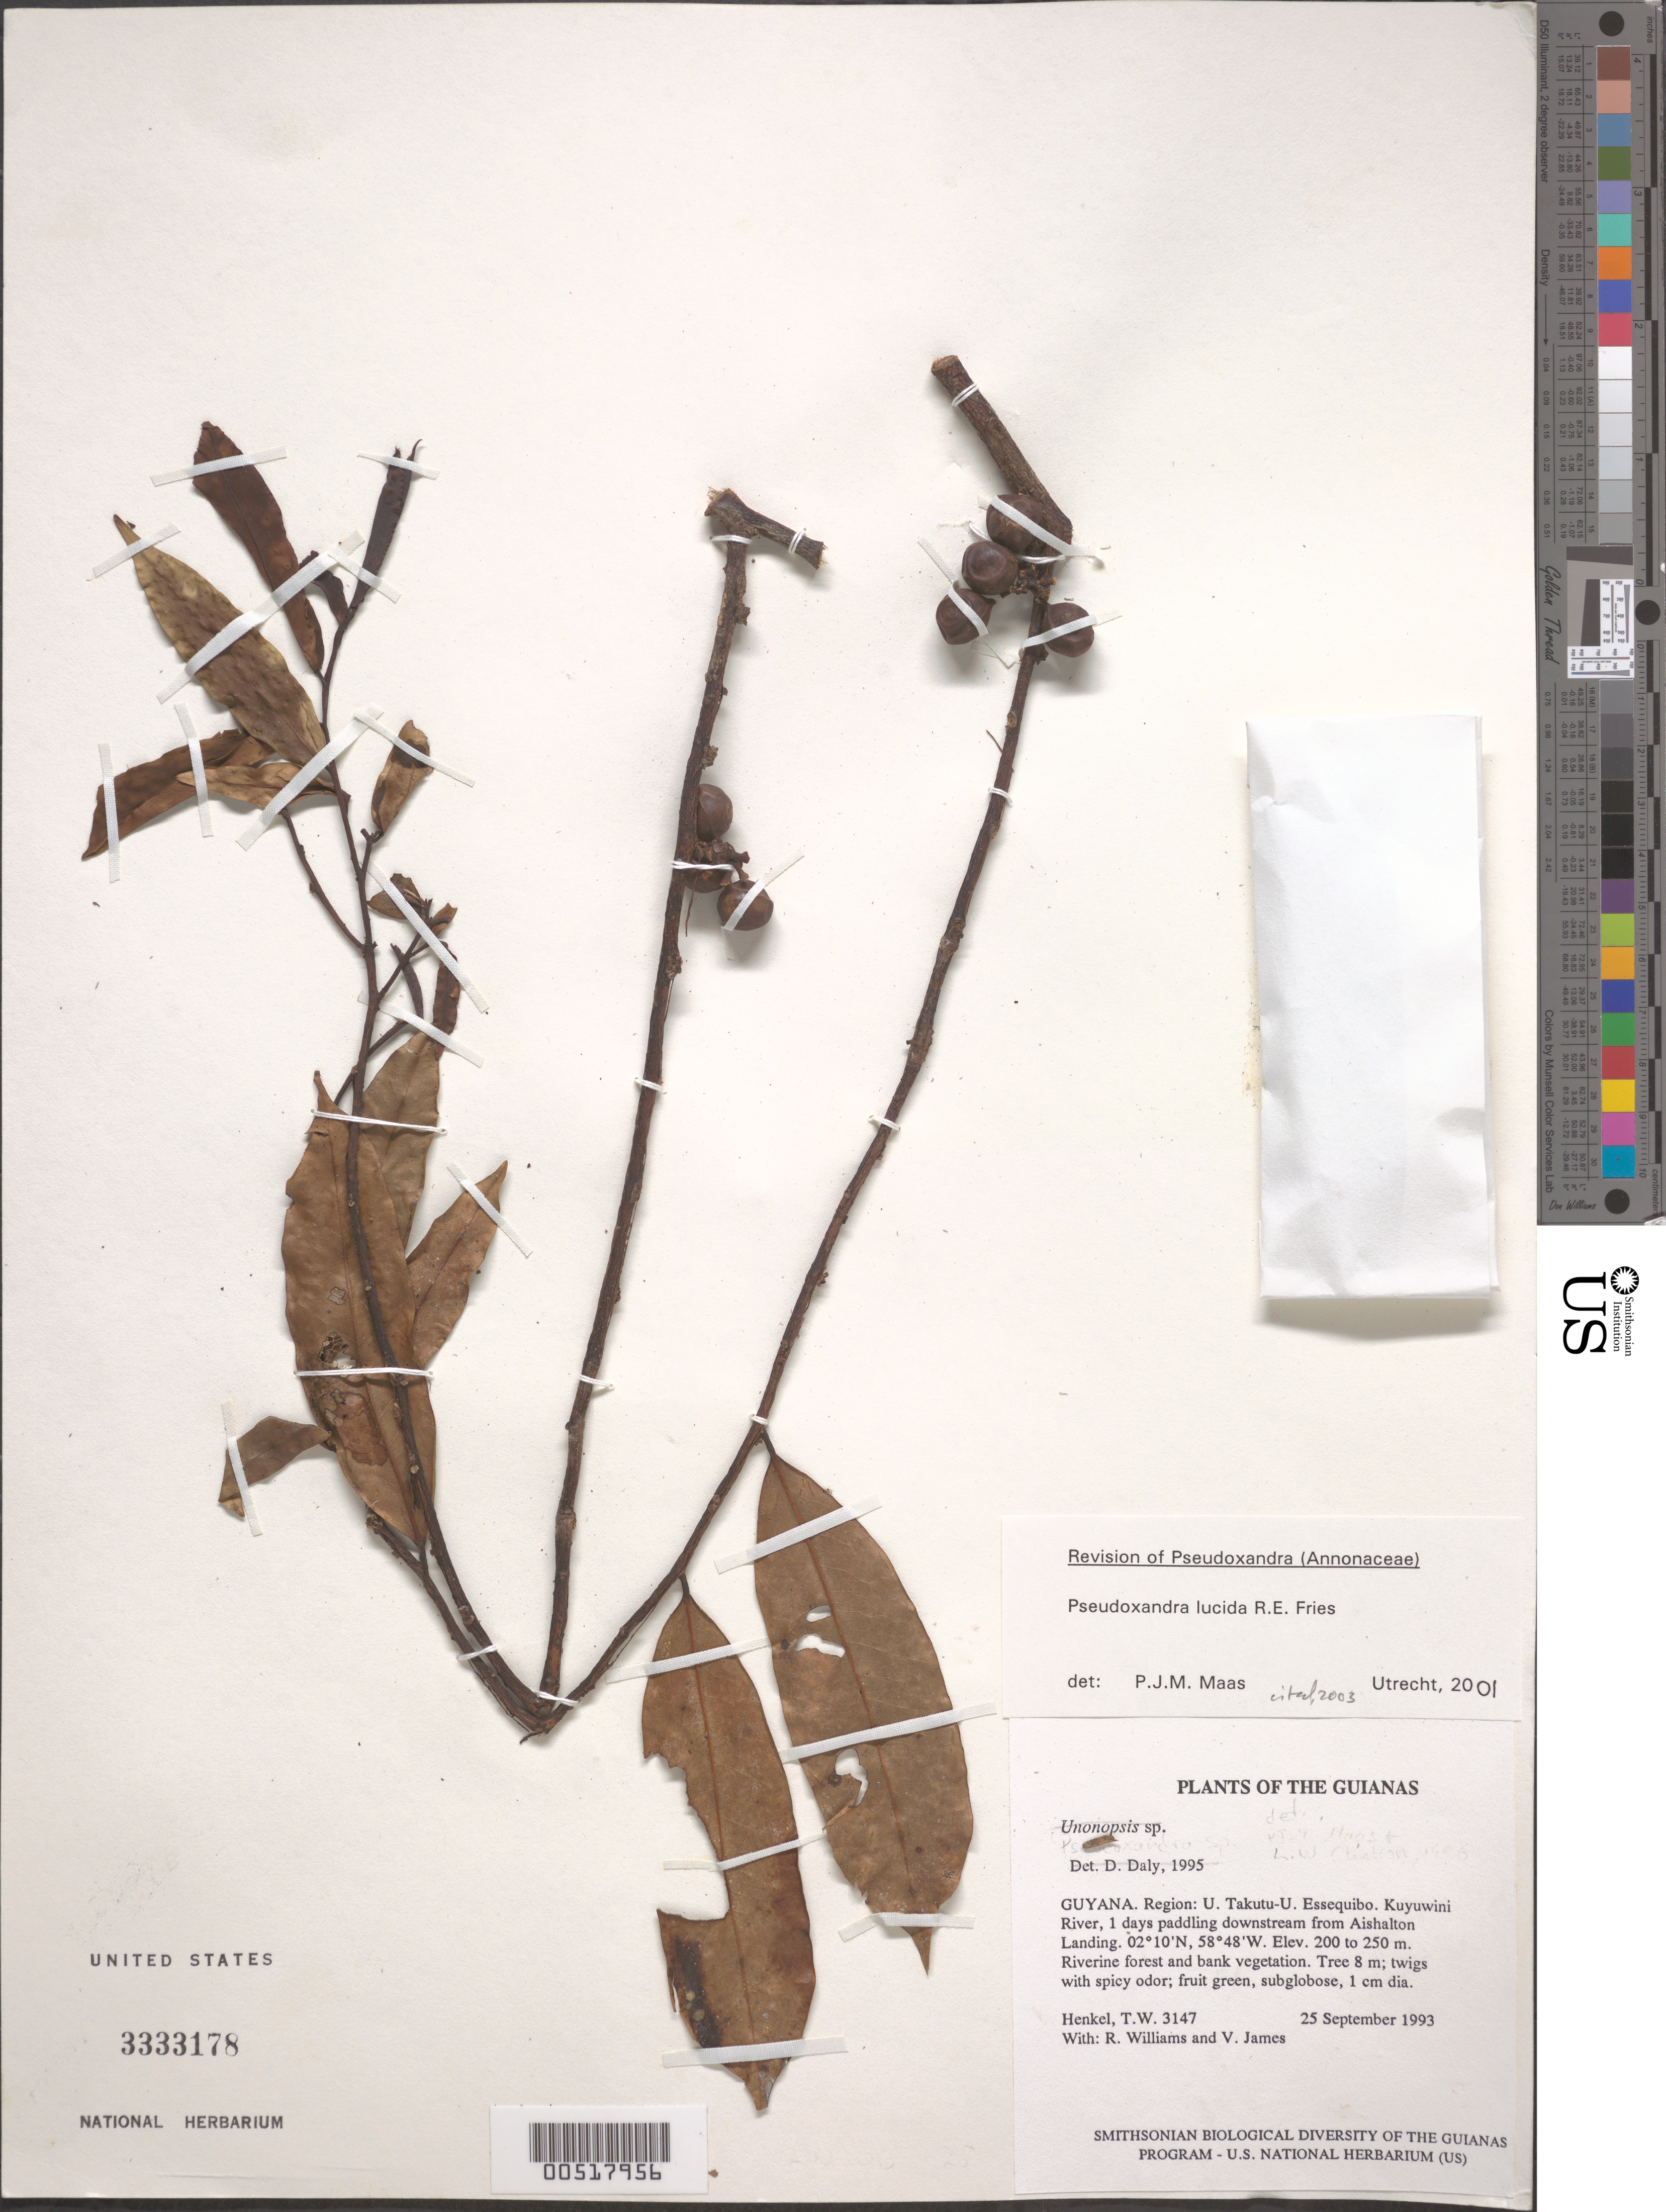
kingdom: Plantae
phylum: Tracheophyta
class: Magnoliopsida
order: Magnoliales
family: Annonaceae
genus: Pseudoxandra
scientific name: Pseudoxandra lucida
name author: R.E. Fr.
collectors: T. Henkel, R. Williams & V. James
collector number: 3147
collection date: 1993-09-25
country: Guyana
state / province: U. Takutu-U. Essequibo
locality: The Guianas. Region: U. Takutu-U. Essequibo. Kuyuwini River, 1 days paddling downstream from Aishalton Landing.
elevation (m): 200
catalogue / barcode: US 3333178